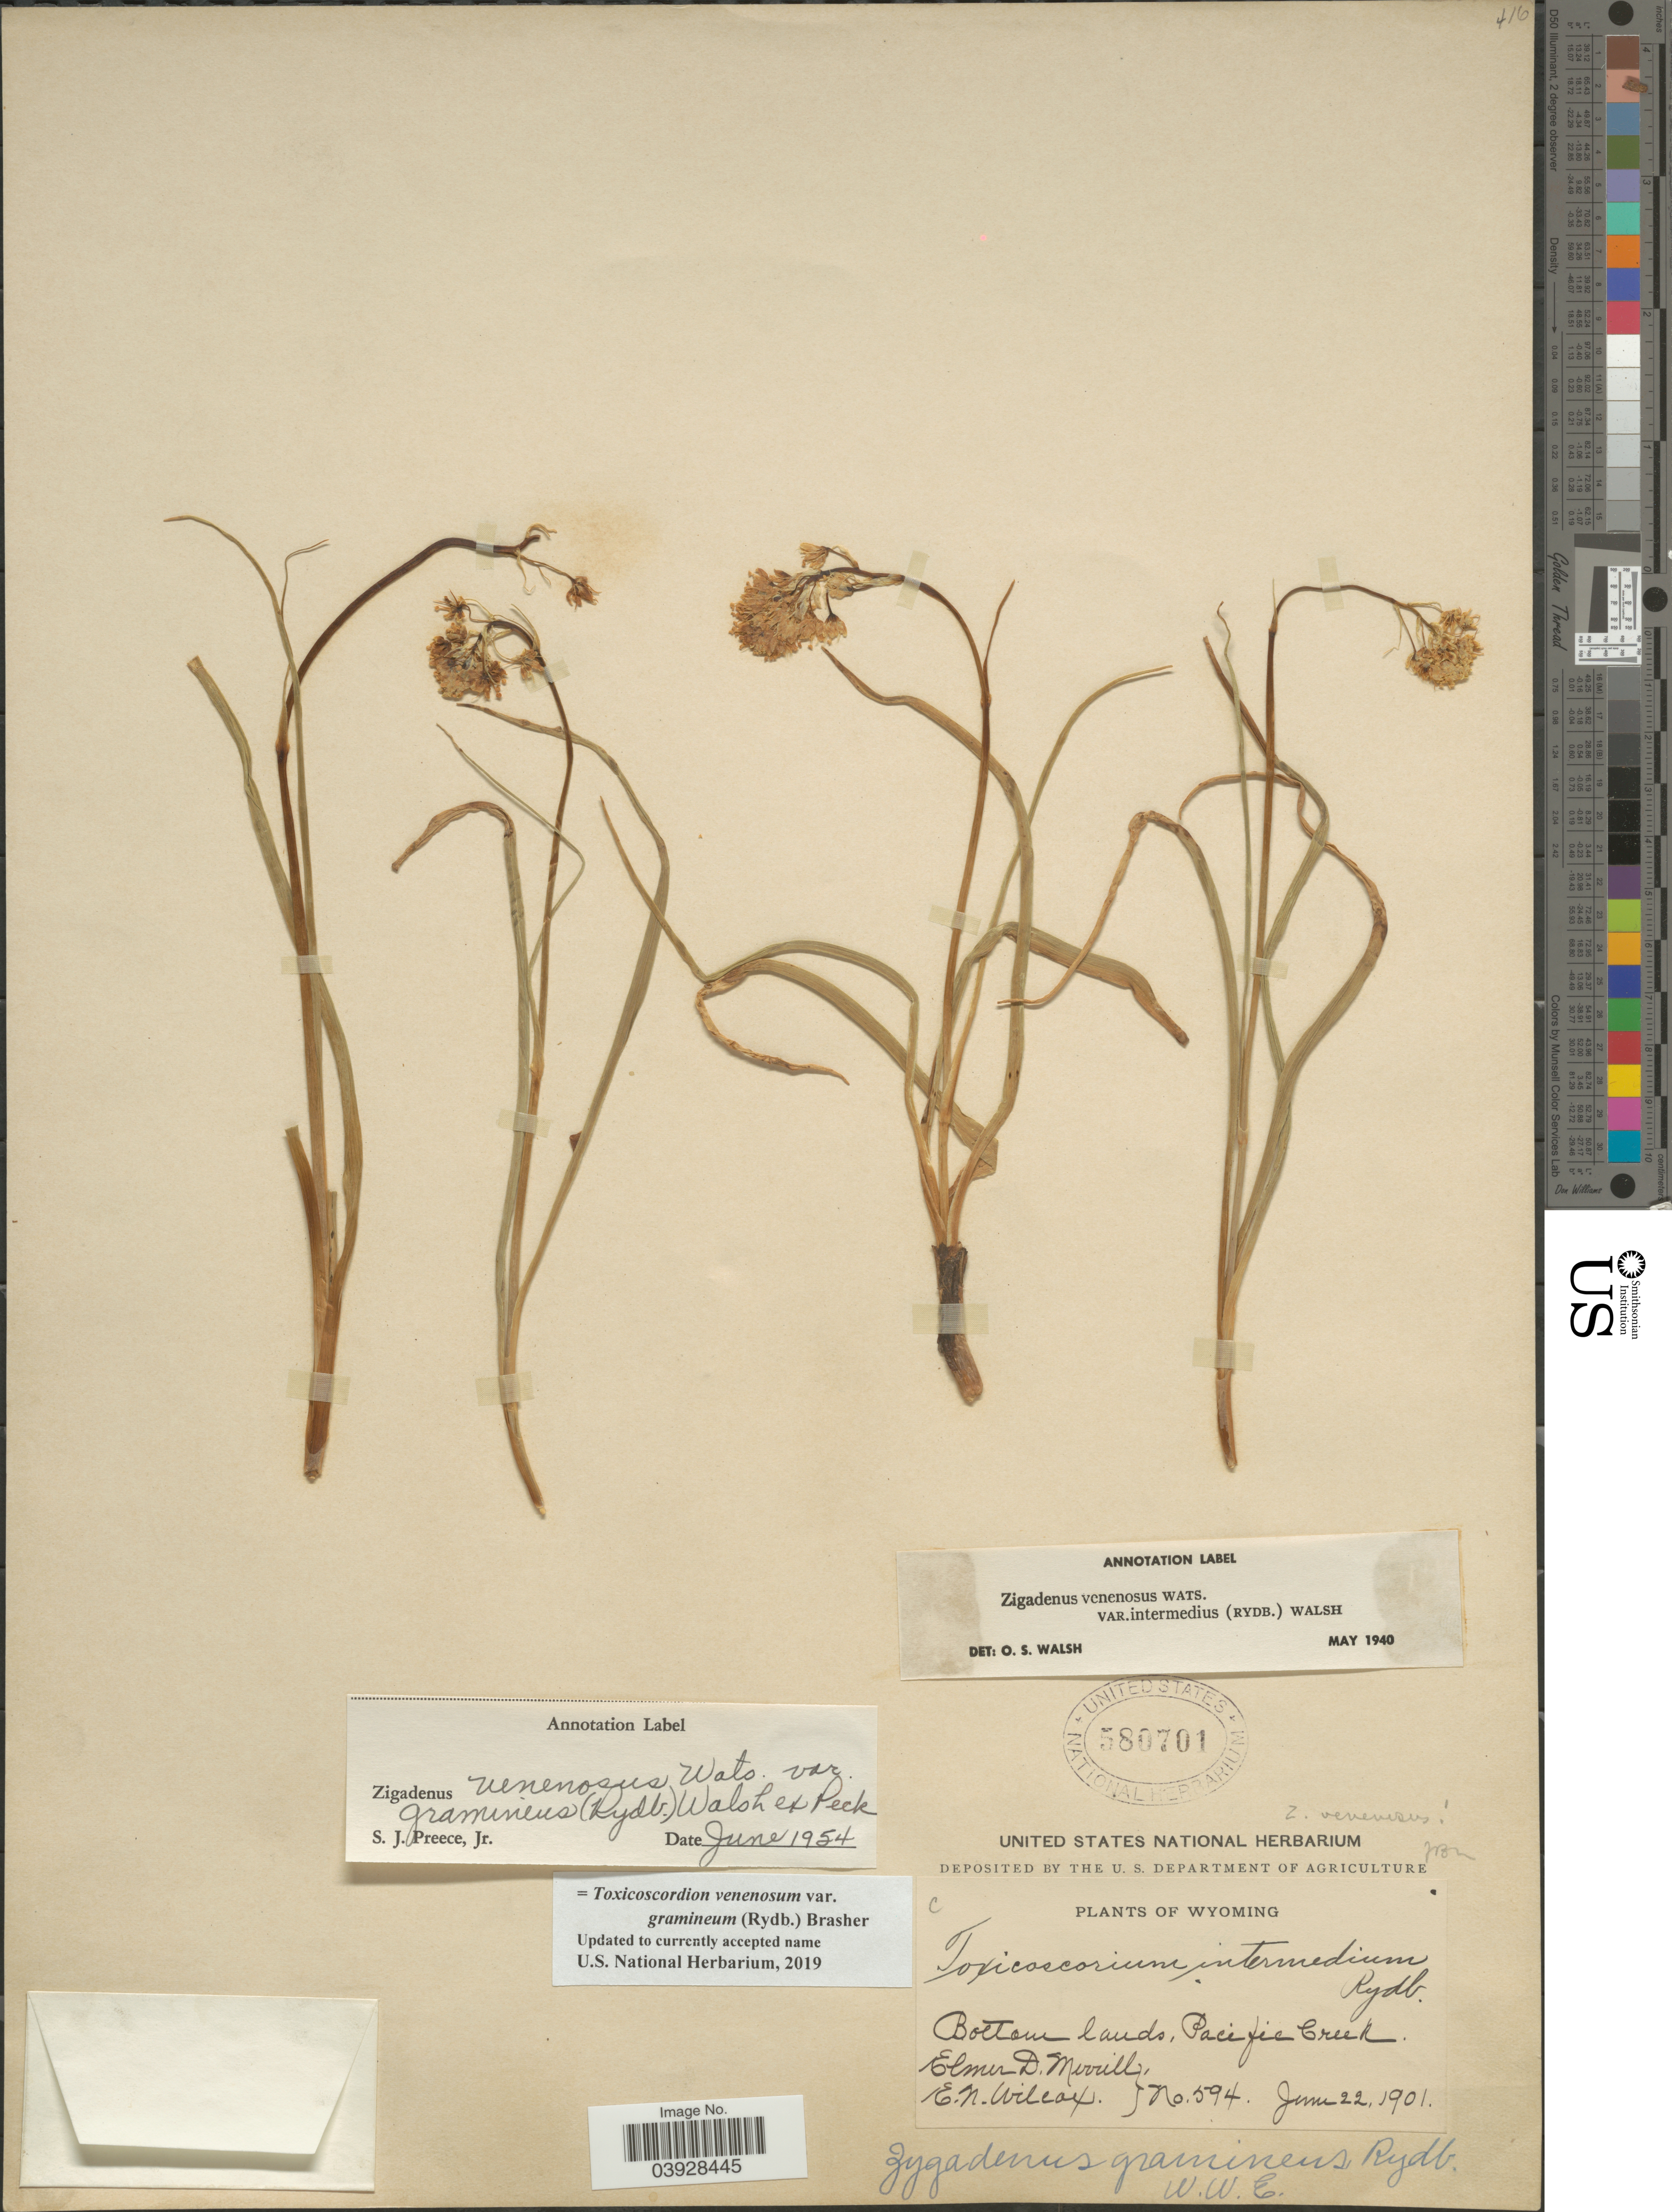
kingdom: Plantae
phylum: Tracheophyta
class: Liliopsida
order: Liliales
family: Melanthiaceae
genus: Toxicoscordion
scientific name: Toxicoscordion venenosum var. gramineum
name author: (Rydb.) Brasher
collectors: E. D. Merrill & E. Wilcox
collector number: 594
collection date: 1901-06-22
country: United States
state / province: Wyoming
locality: Pacific Creek.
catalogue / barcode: US 580701